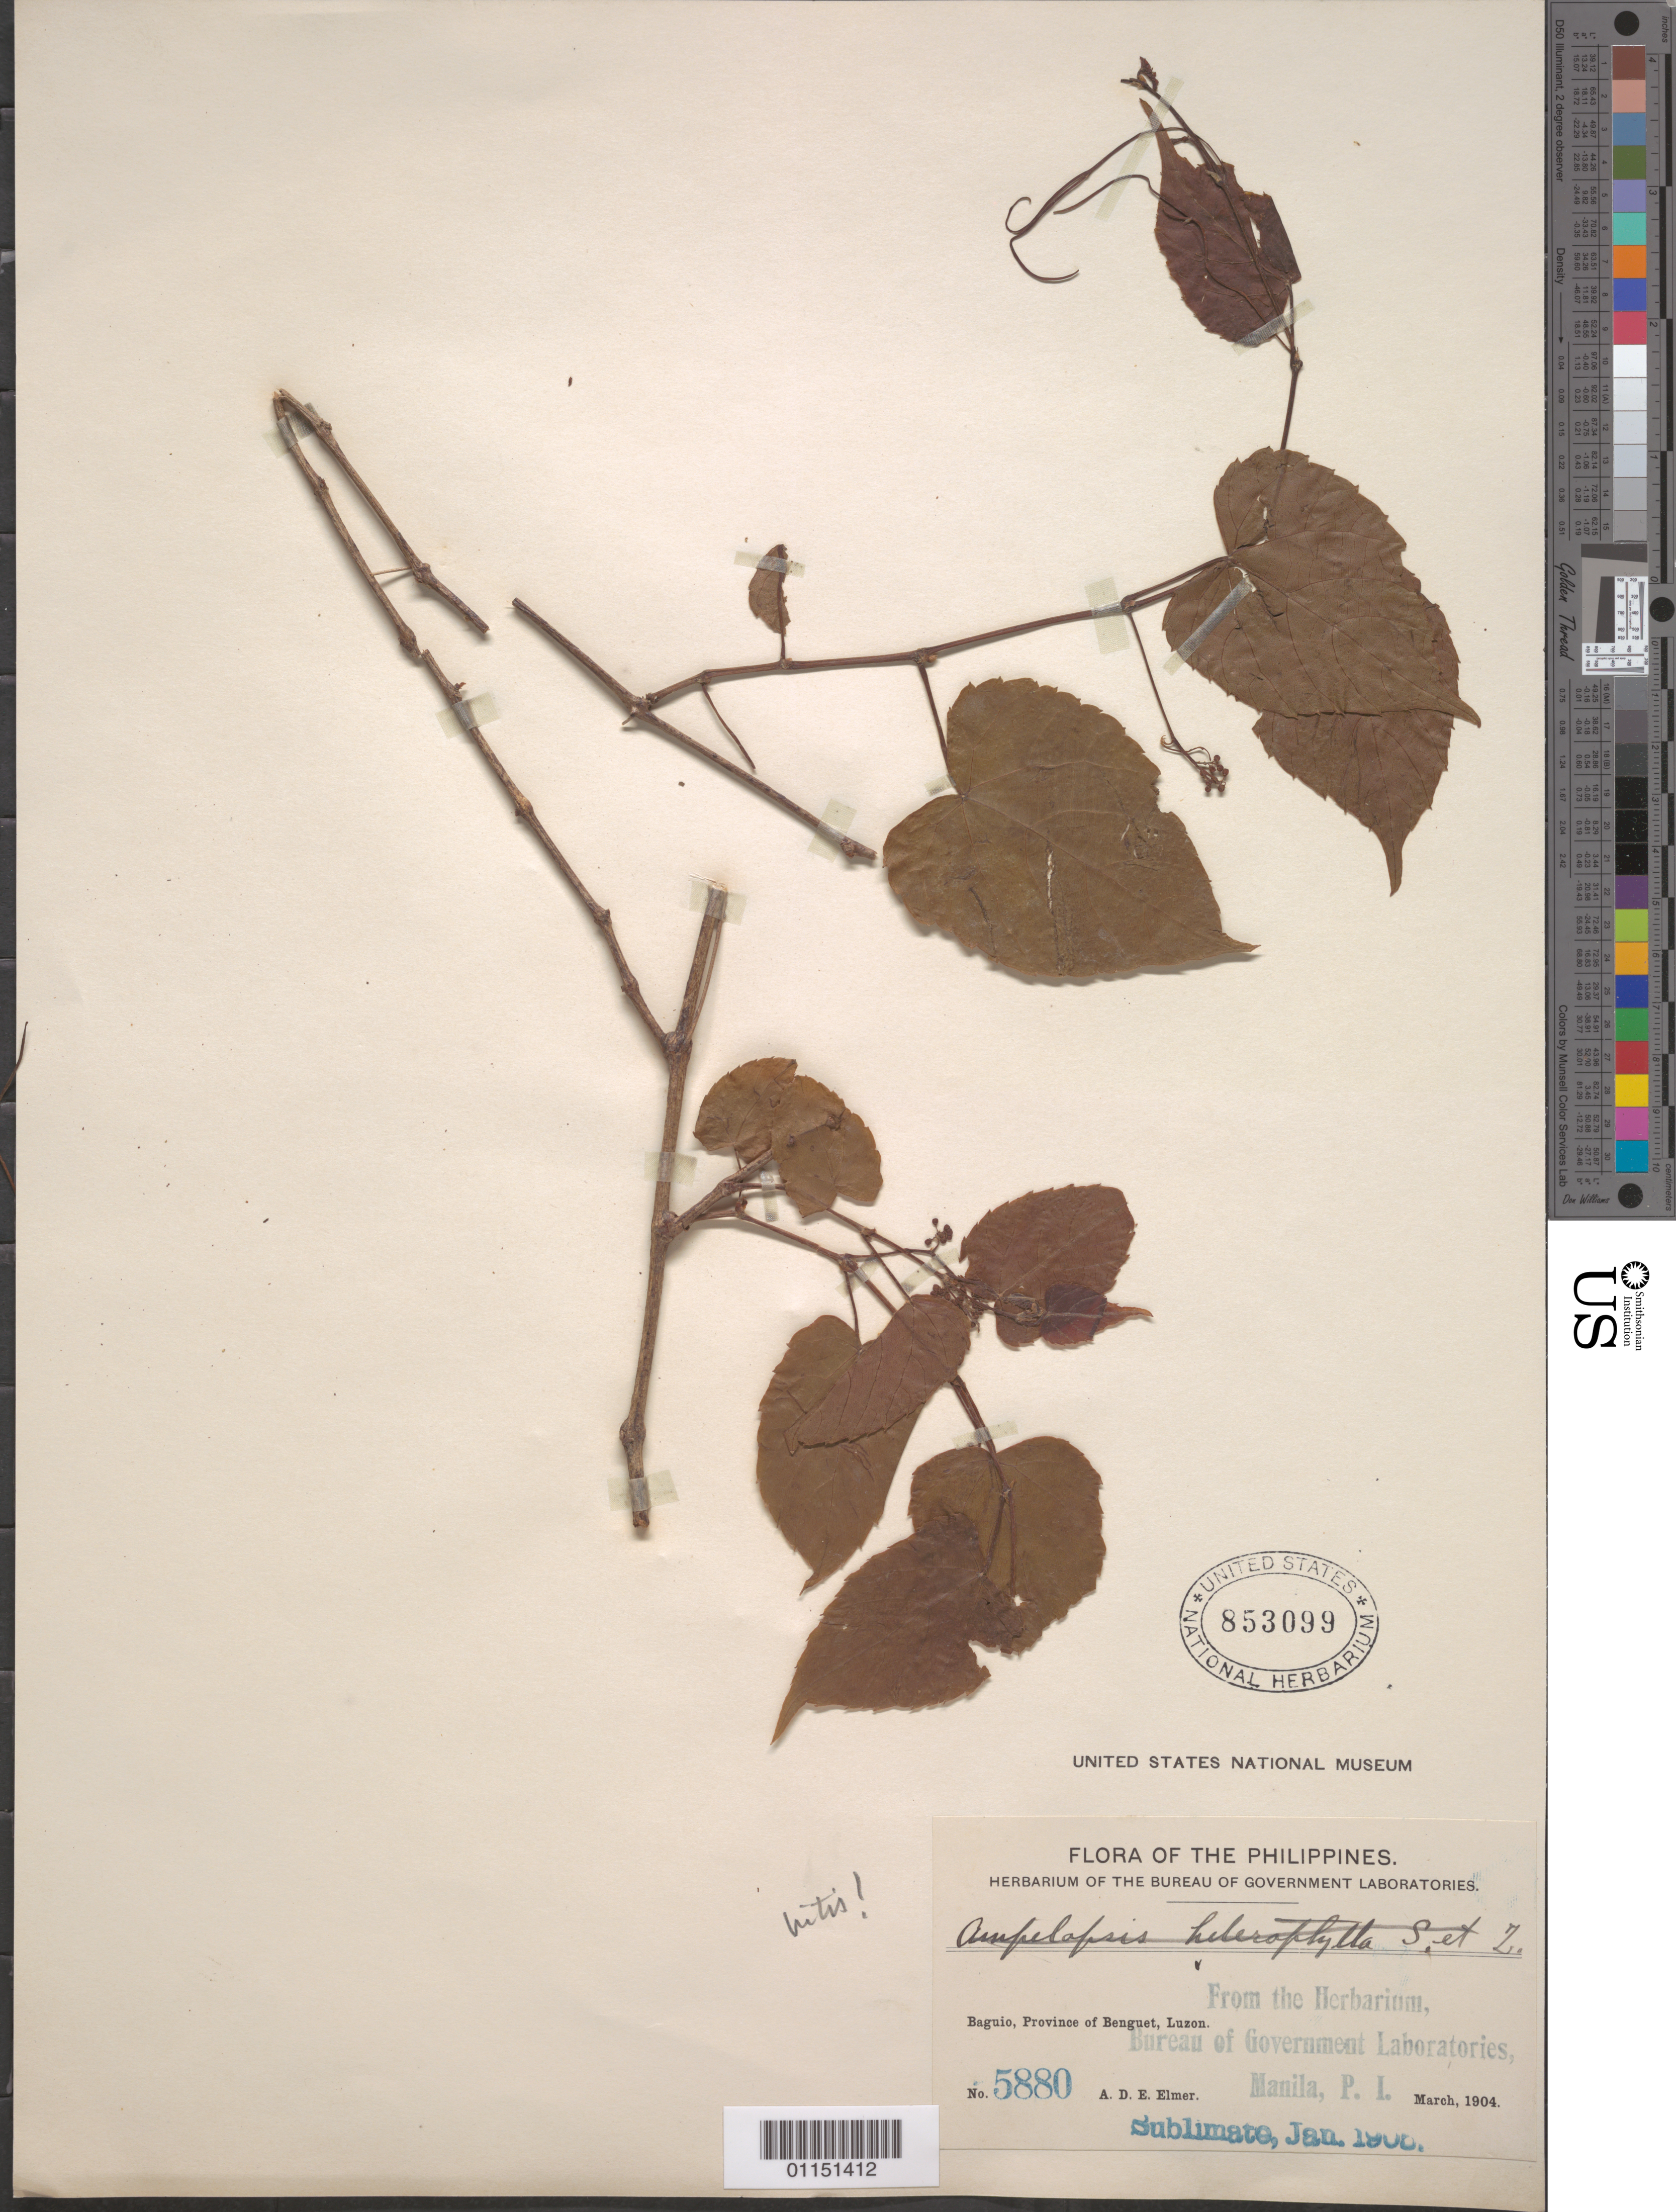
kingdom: Plantae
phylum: Tracheophyta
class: Magnoliopsida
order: Vitales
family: Vitaceae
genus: Vitis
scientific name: Vitis sp.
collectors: A. D. E. Elmer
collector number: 5880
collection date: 1904-03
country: Philippines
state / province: Cordillera (Administrative Region)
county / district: Benguet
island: Luzon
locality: Baguio.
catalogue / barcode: US 853099